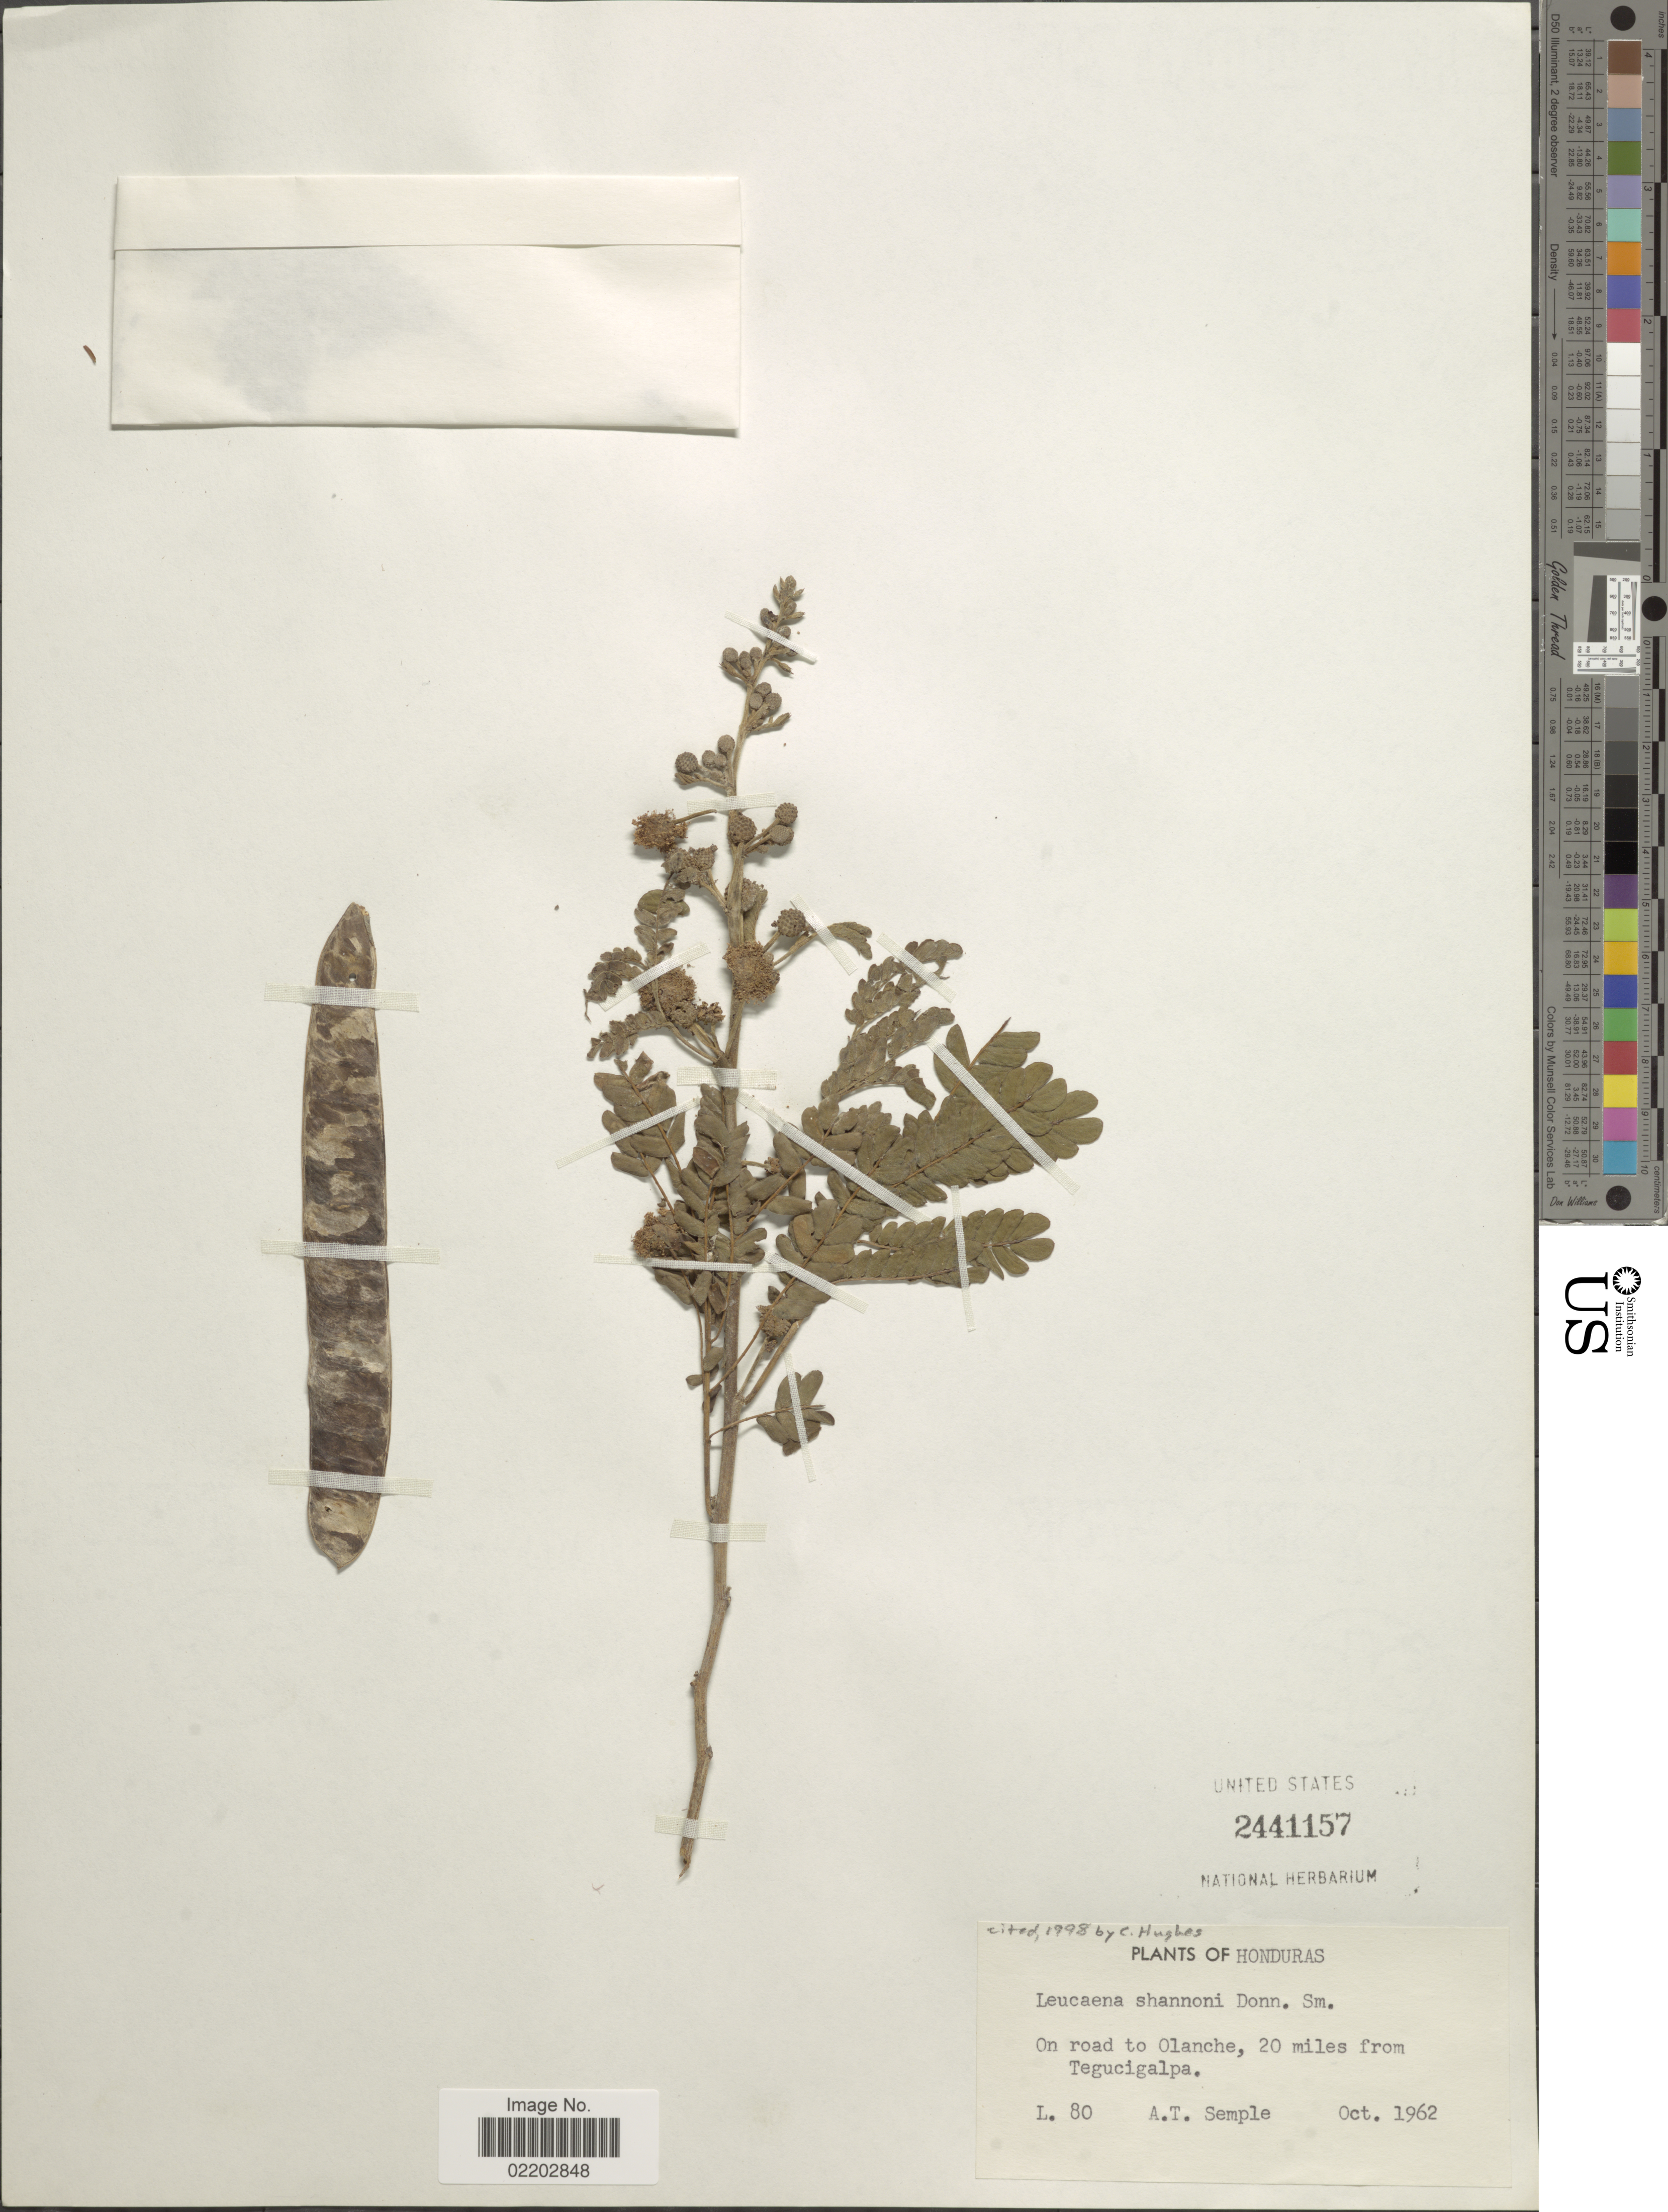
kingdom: Plantae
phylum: Tracheophyta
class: Magnoliopsida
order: Fabales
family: Fabaceae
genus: Leucaena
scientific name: Leucaena shannonii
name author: Donn. Sm.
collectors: A. Semple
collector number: L80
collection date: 1962-10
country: Honduras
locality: On rod to Olanche, 20 miles from Tegucigalpa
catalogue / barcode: US 2441157